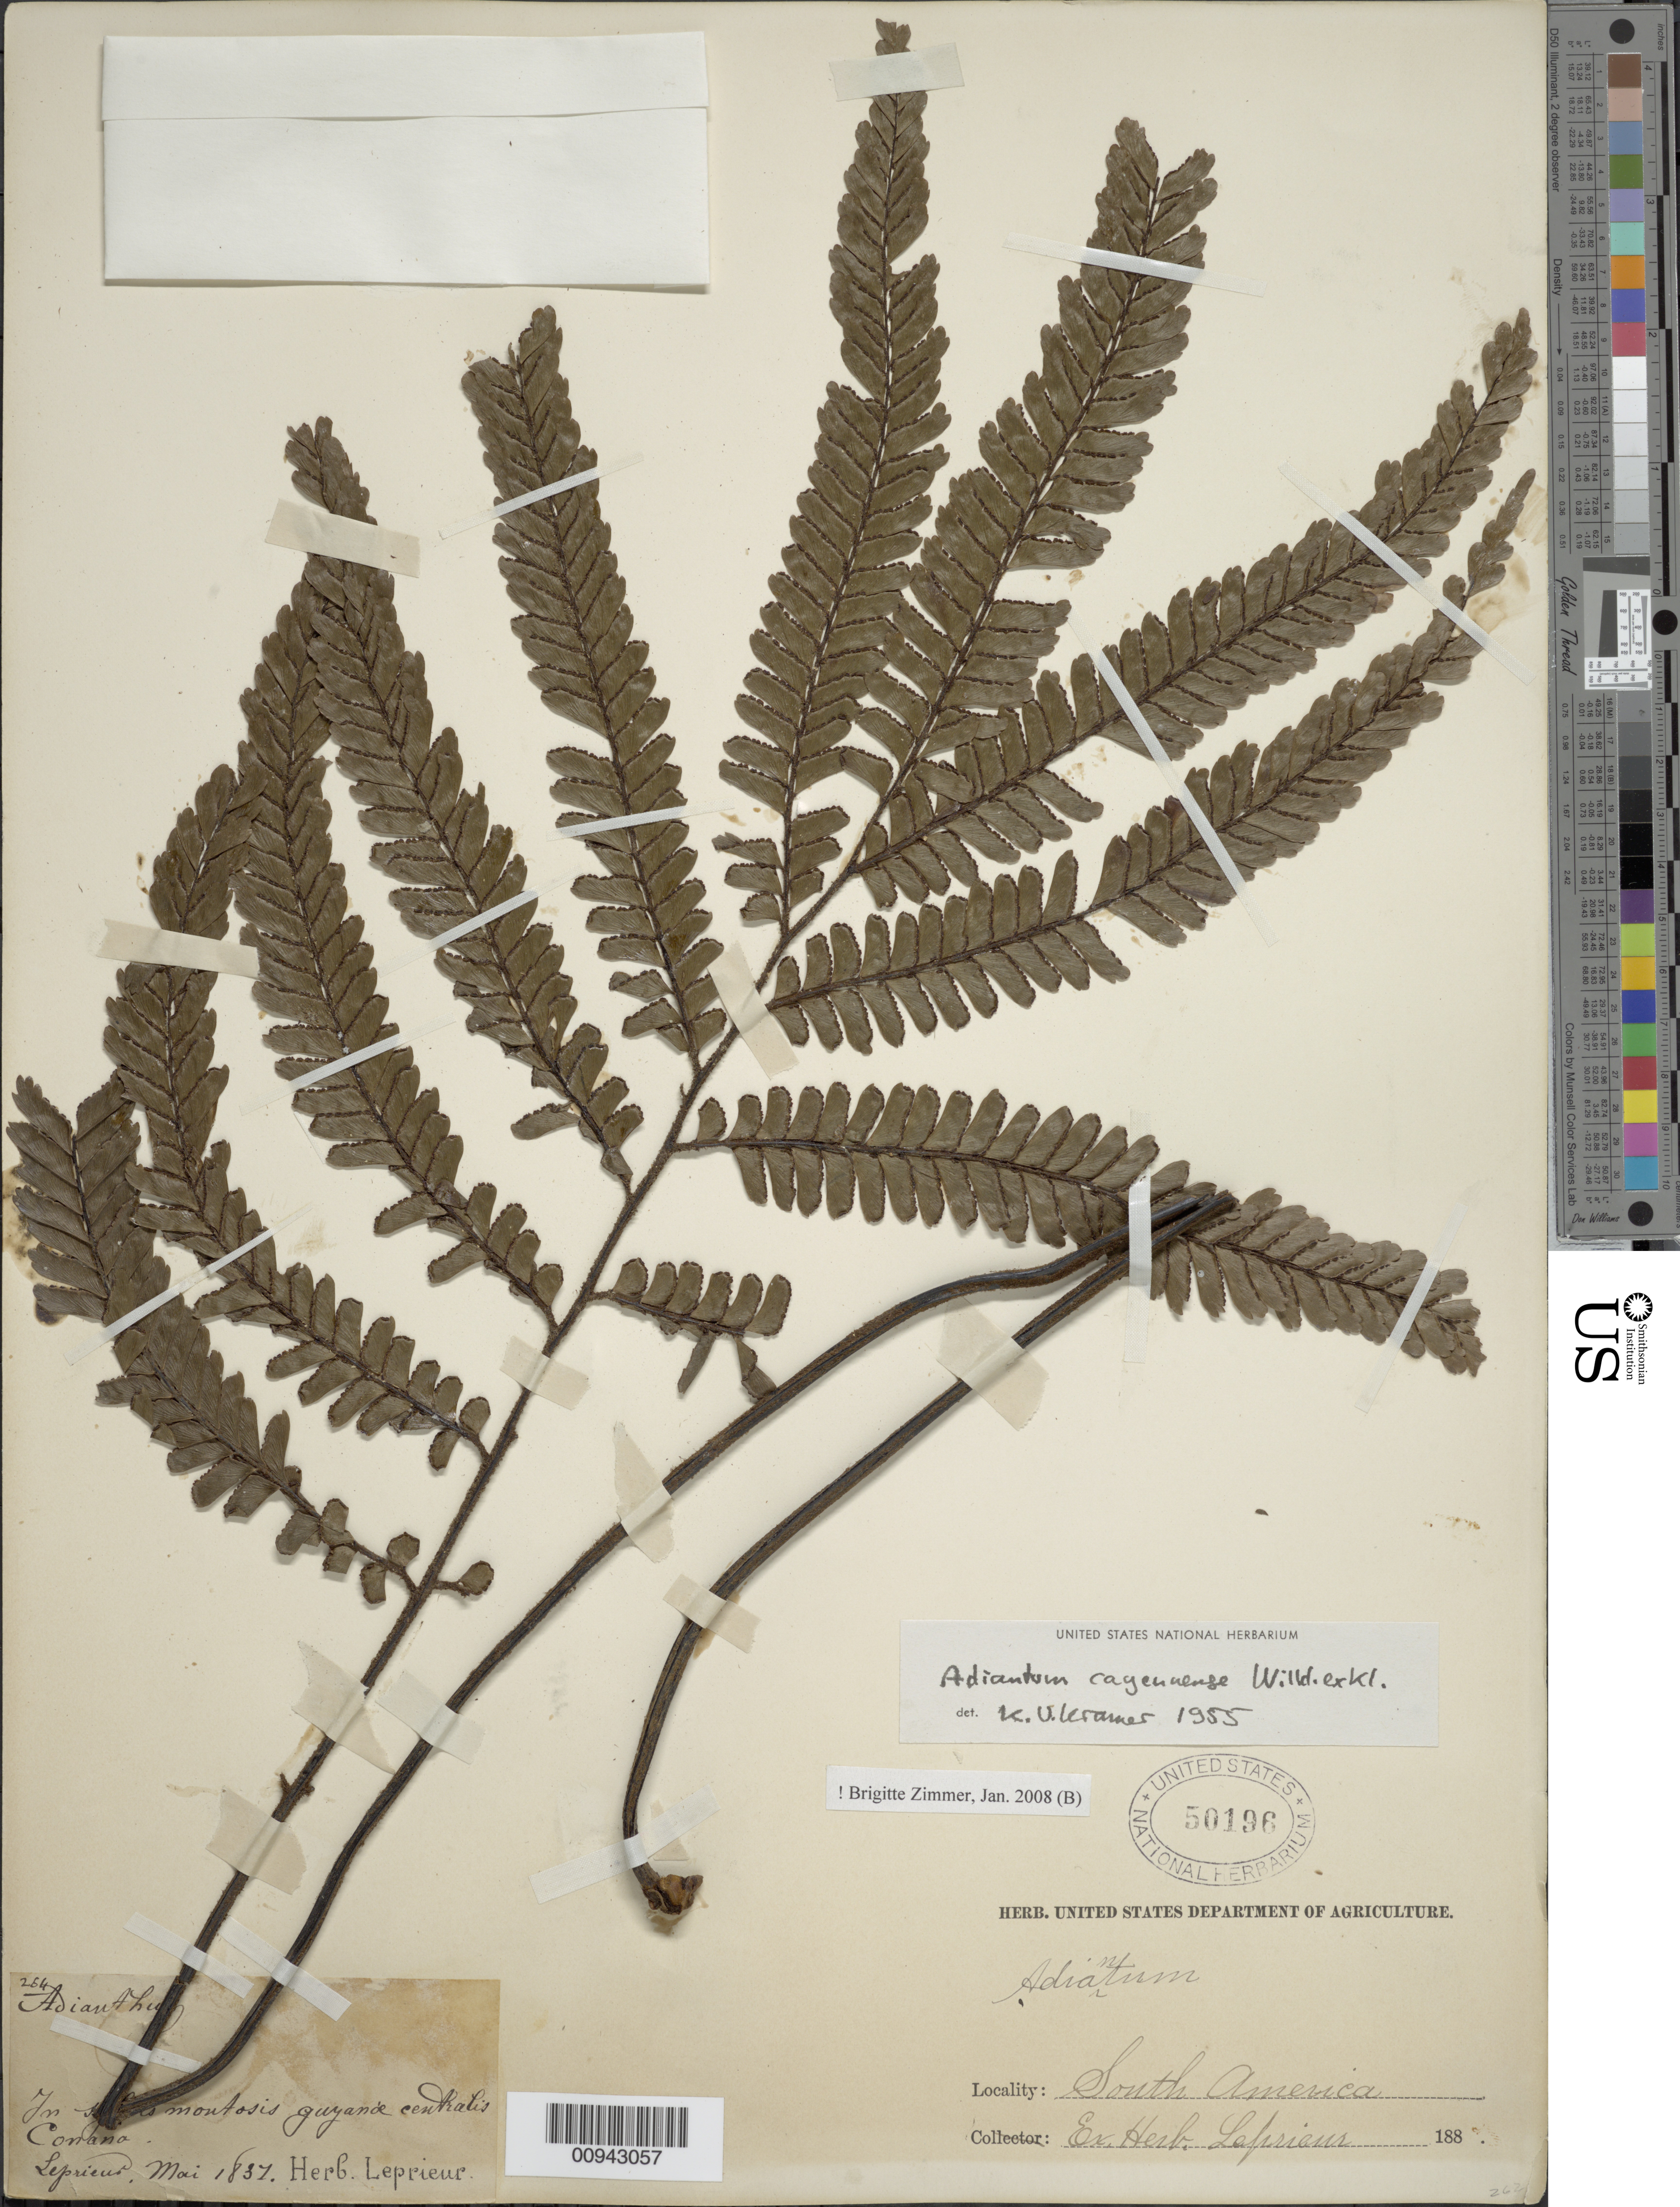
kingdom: Plantae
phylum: Tracheophyta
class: Polypodiopsida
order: Polypodiales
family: Pteridaceae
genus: Adiantum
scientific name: Adiantum cajennense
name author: Willd. ex Klotzsch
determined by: Zimmer, B.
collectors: F. M. R. Leprieur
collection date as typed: May 1837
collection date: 1837-05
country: French Guiana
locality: Conano, guyane centralis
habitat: In sylvis montosis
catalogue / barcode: US 50196